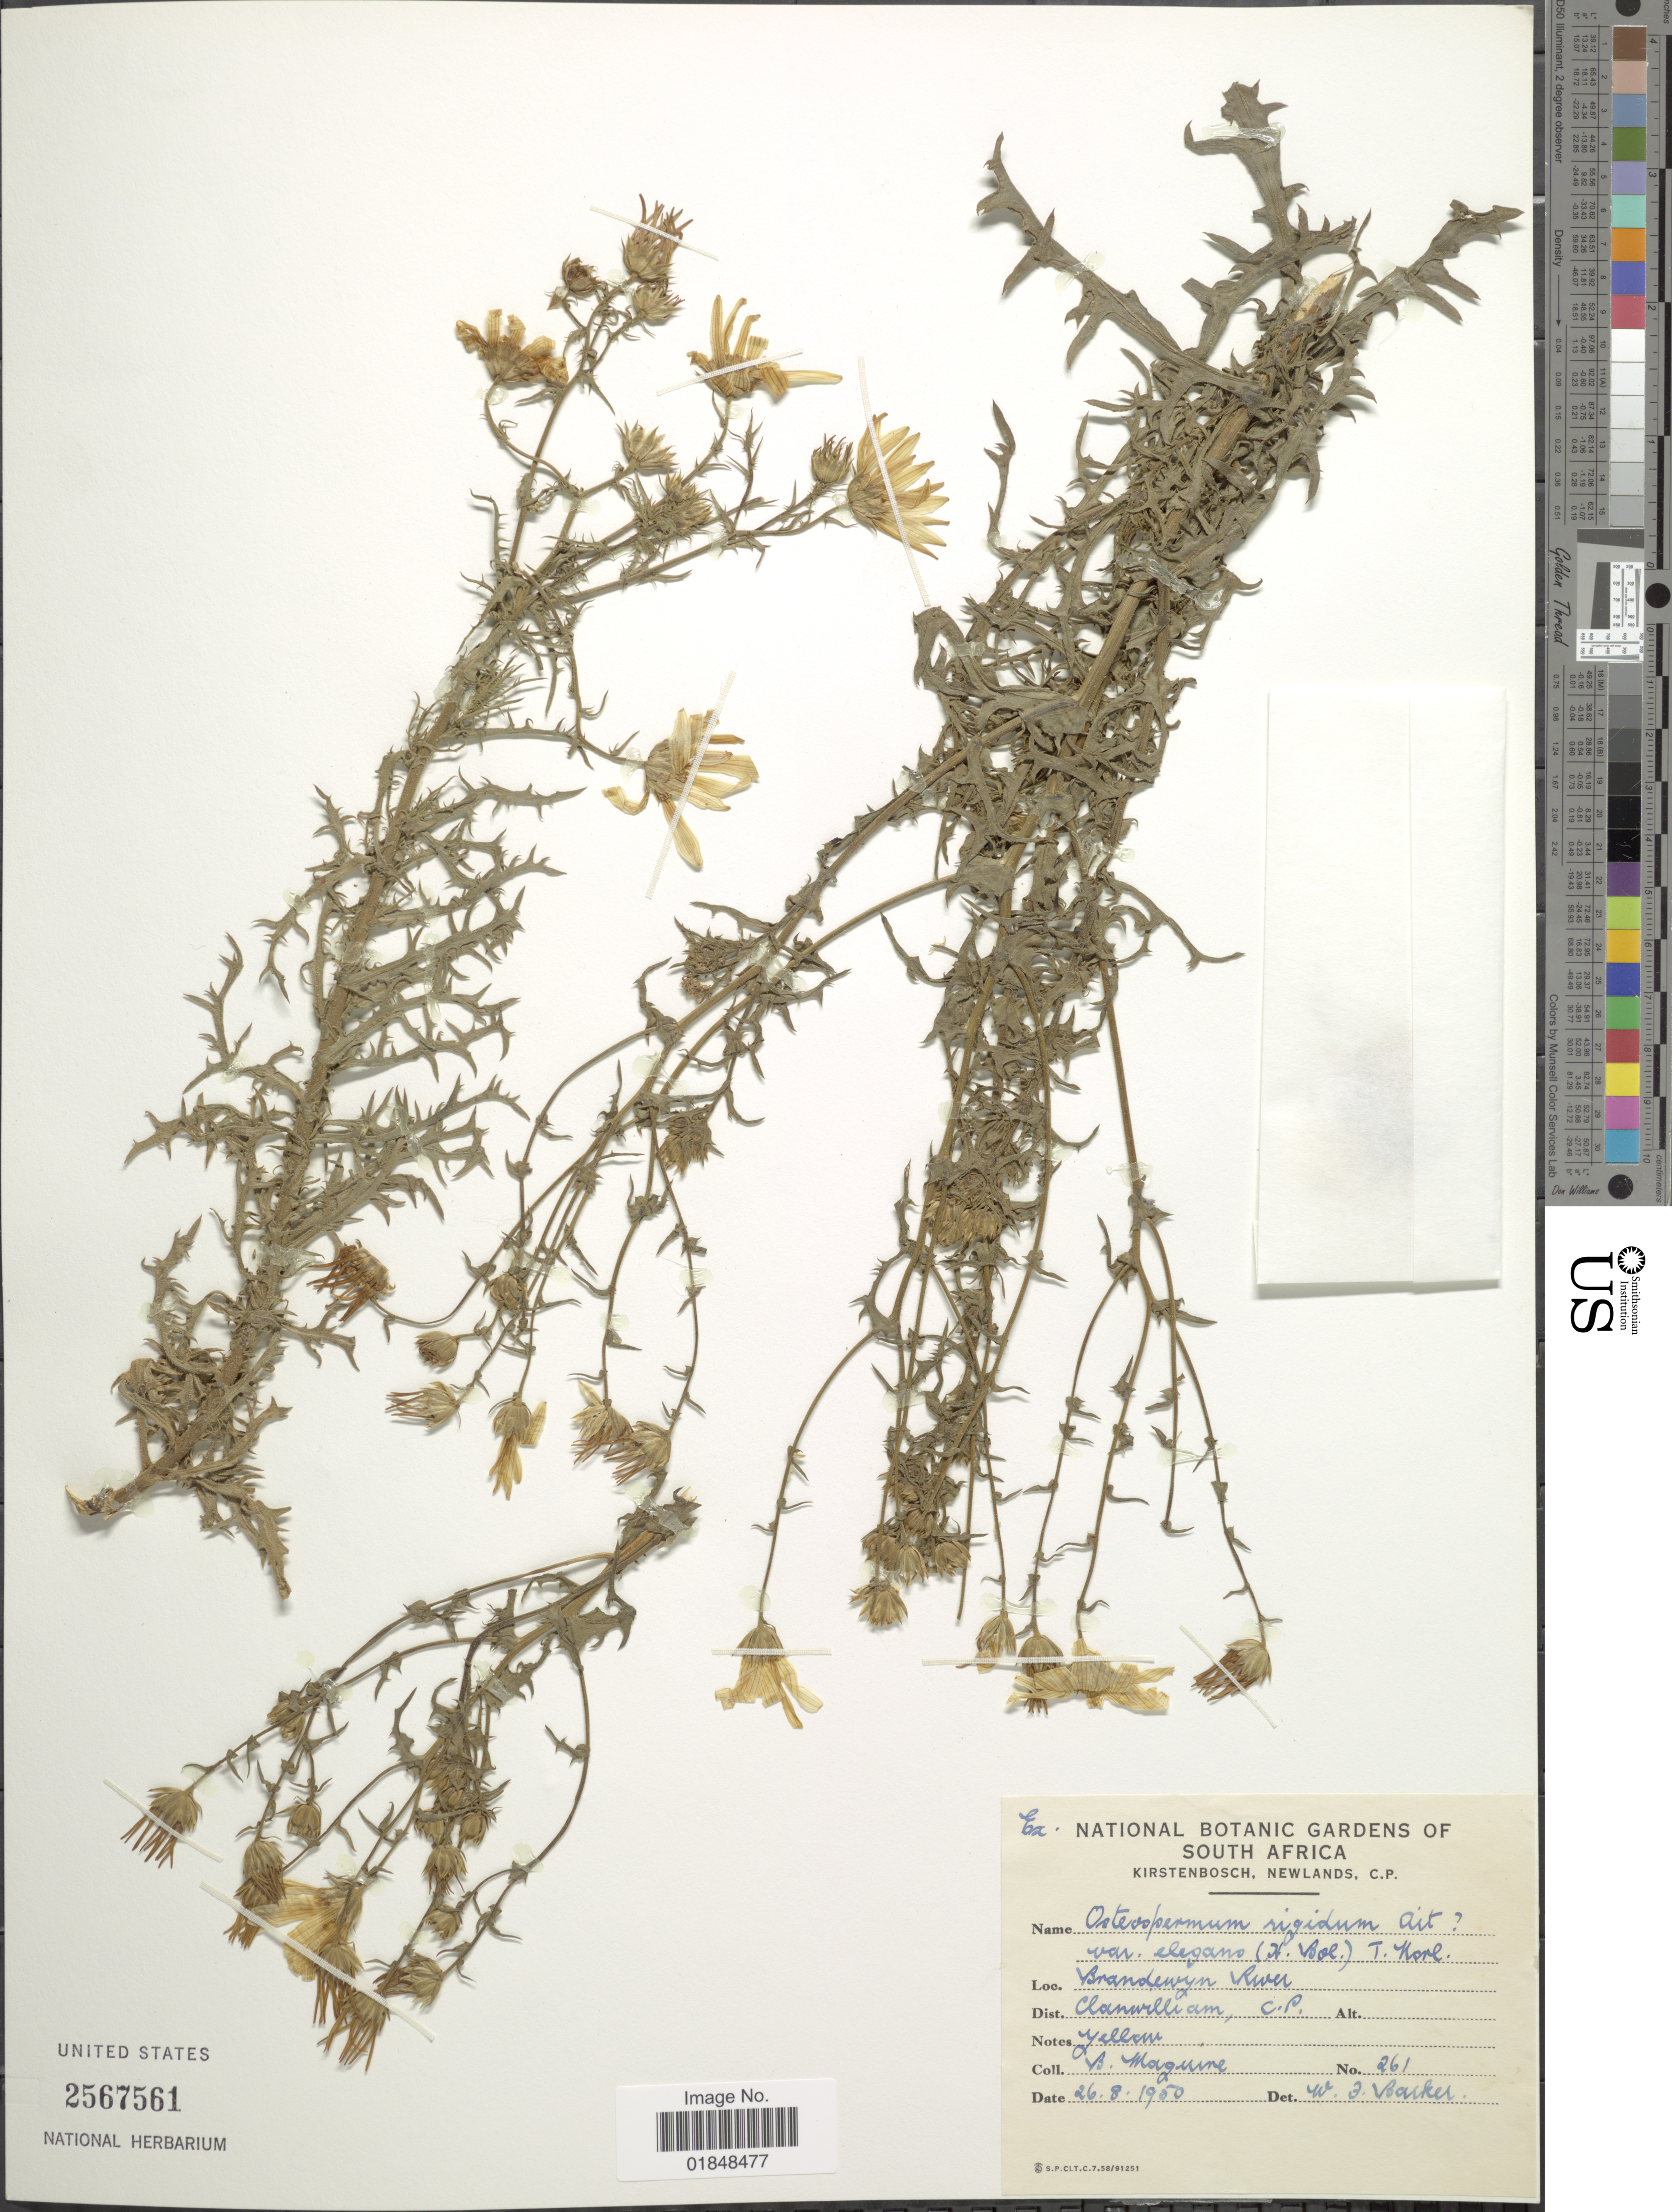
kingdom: Plantae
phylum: Tracheophyta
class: Magnoliopsida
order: Asterales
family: Asteraceae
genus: Osteospermum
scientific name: Osteospermum rigidum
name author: Aiton ex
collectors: B. Maguire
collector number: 261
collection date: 1950-08-26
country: South Africa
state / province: Western Cape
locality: Dist. Clanwilliam Brandewijn River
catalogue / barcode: US 2567561